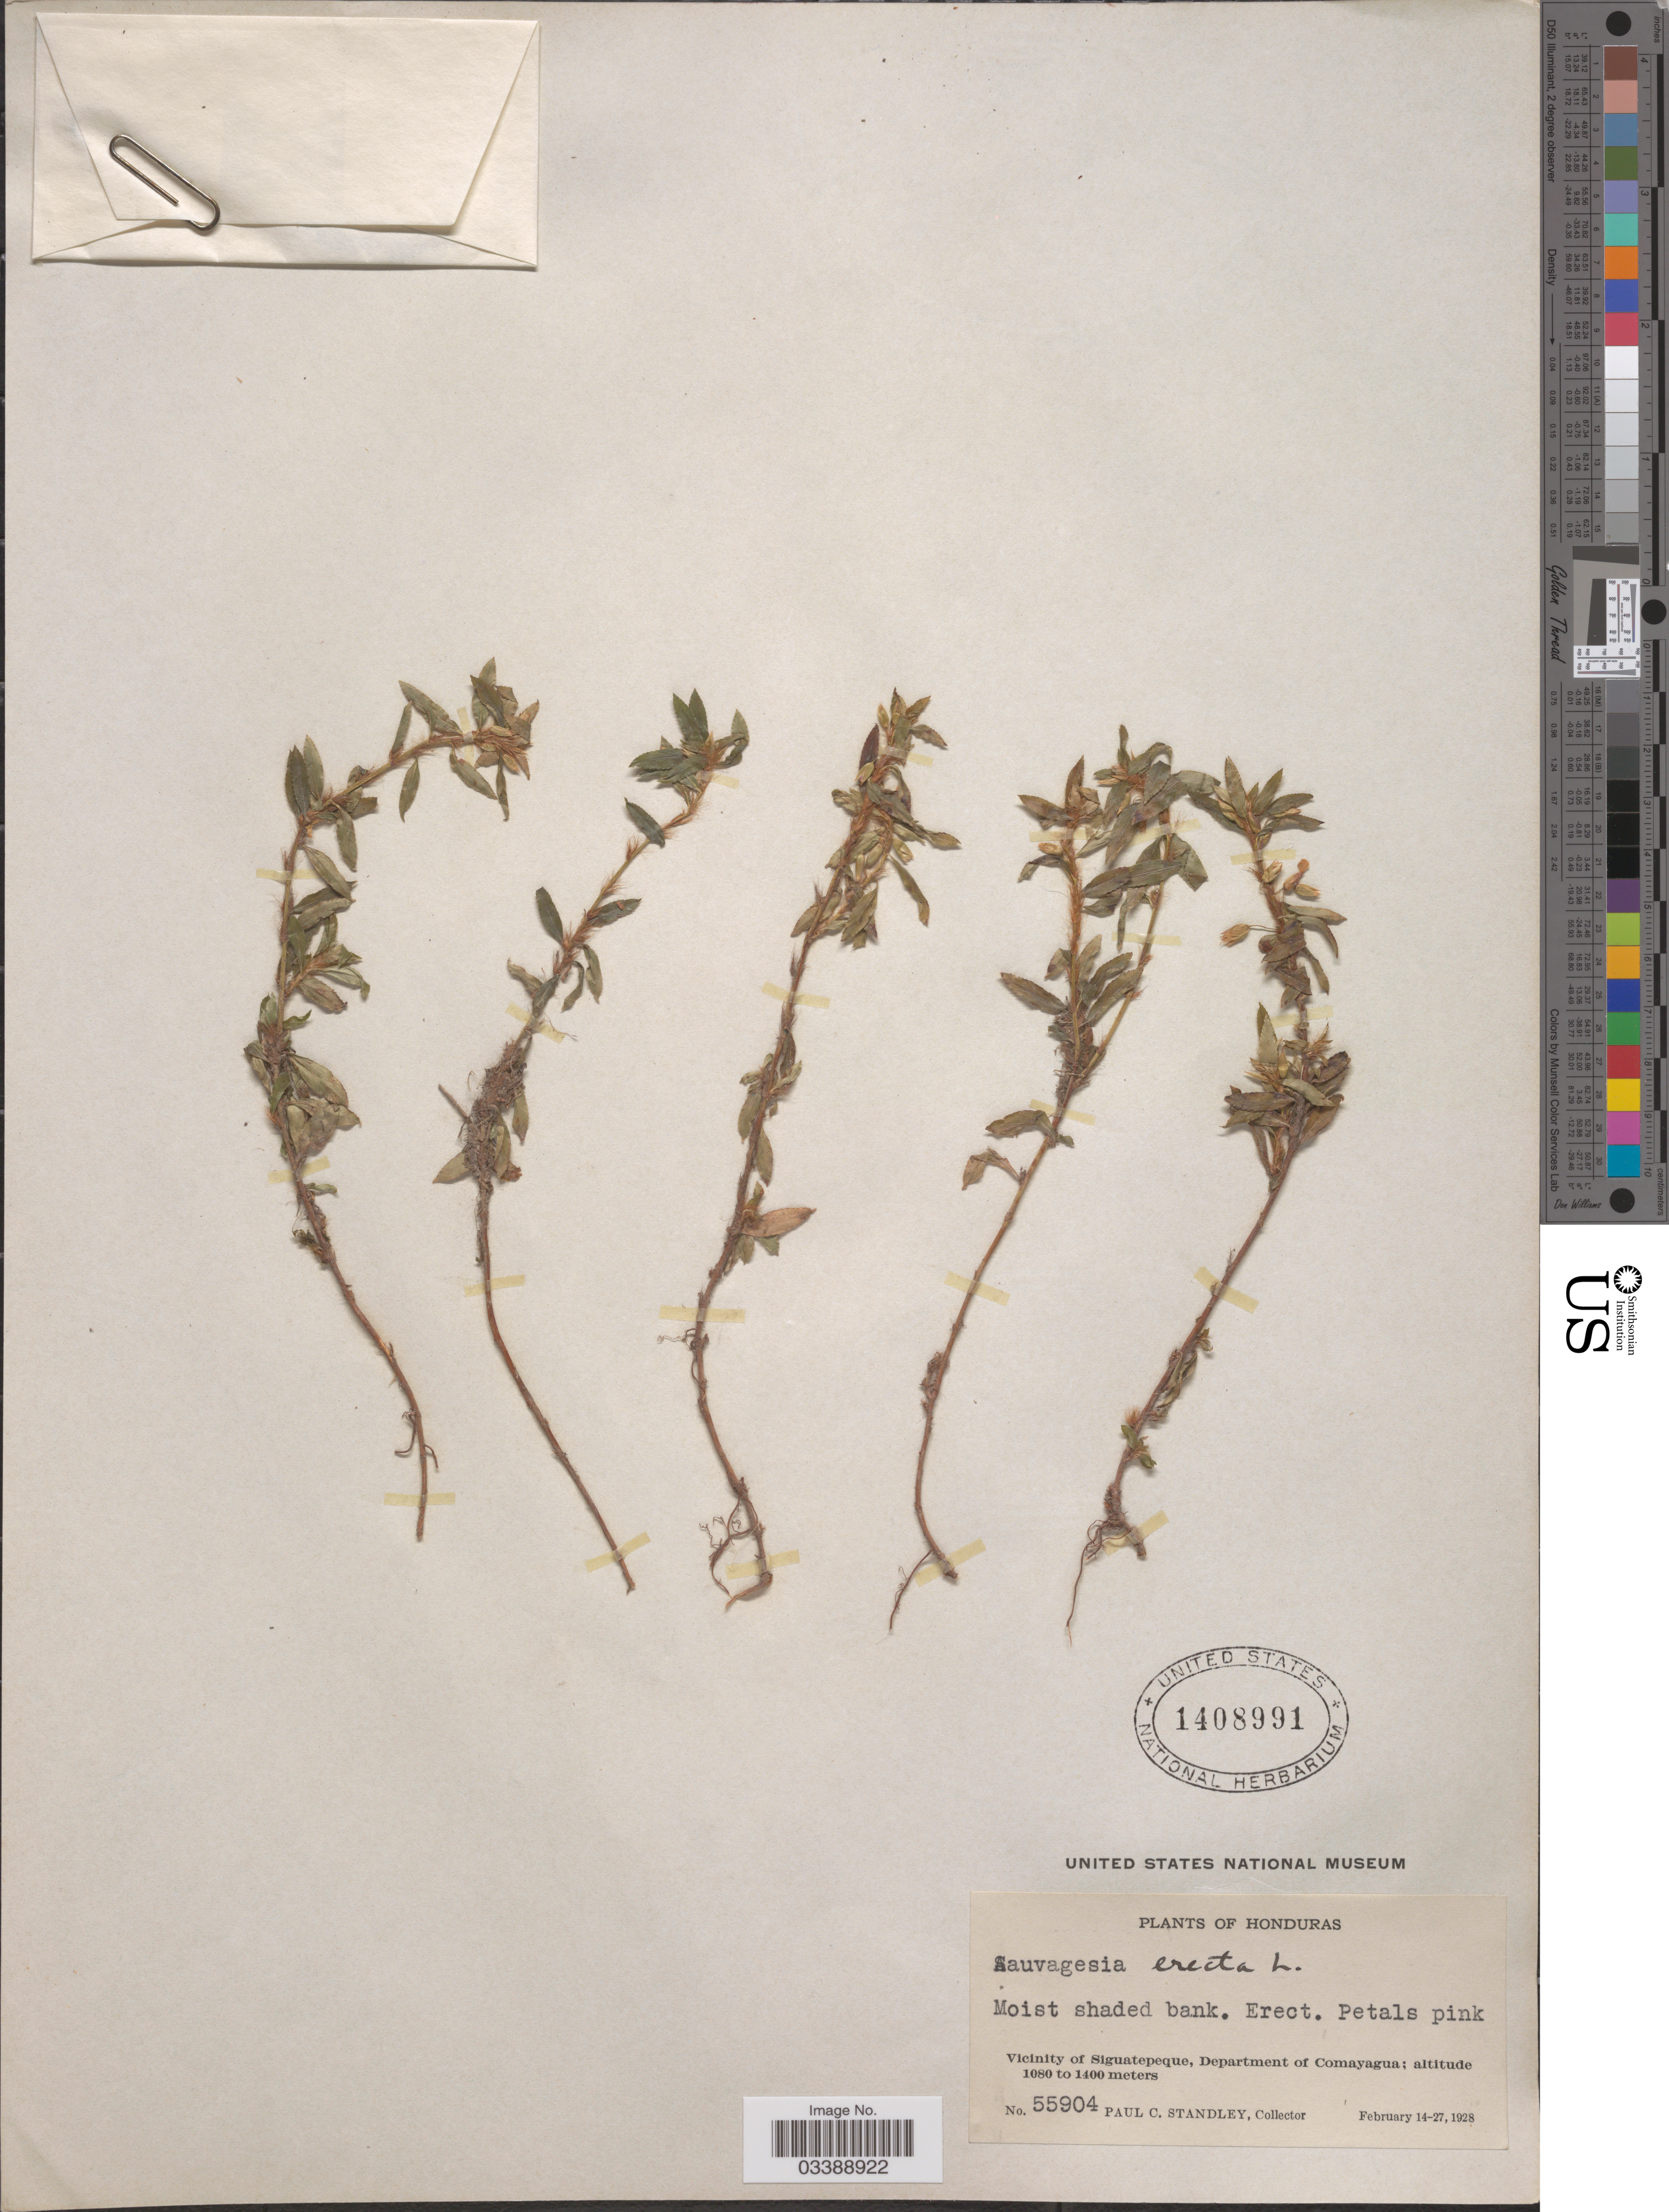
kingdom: Plantae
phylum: Tracheophyta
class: Magnoliopsida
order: Malpighiales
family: Ochnaceae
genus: Sauvagesia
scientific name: Sauvagesia erecta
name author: L.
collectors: P. C. Standley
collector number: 55904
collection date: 1928-02-14/1928-02-27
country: Honduras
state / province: Comayagua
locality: Vicinity of Siguatepeque, Department of Comayagua.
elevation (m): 1080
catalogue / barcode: US 1408991